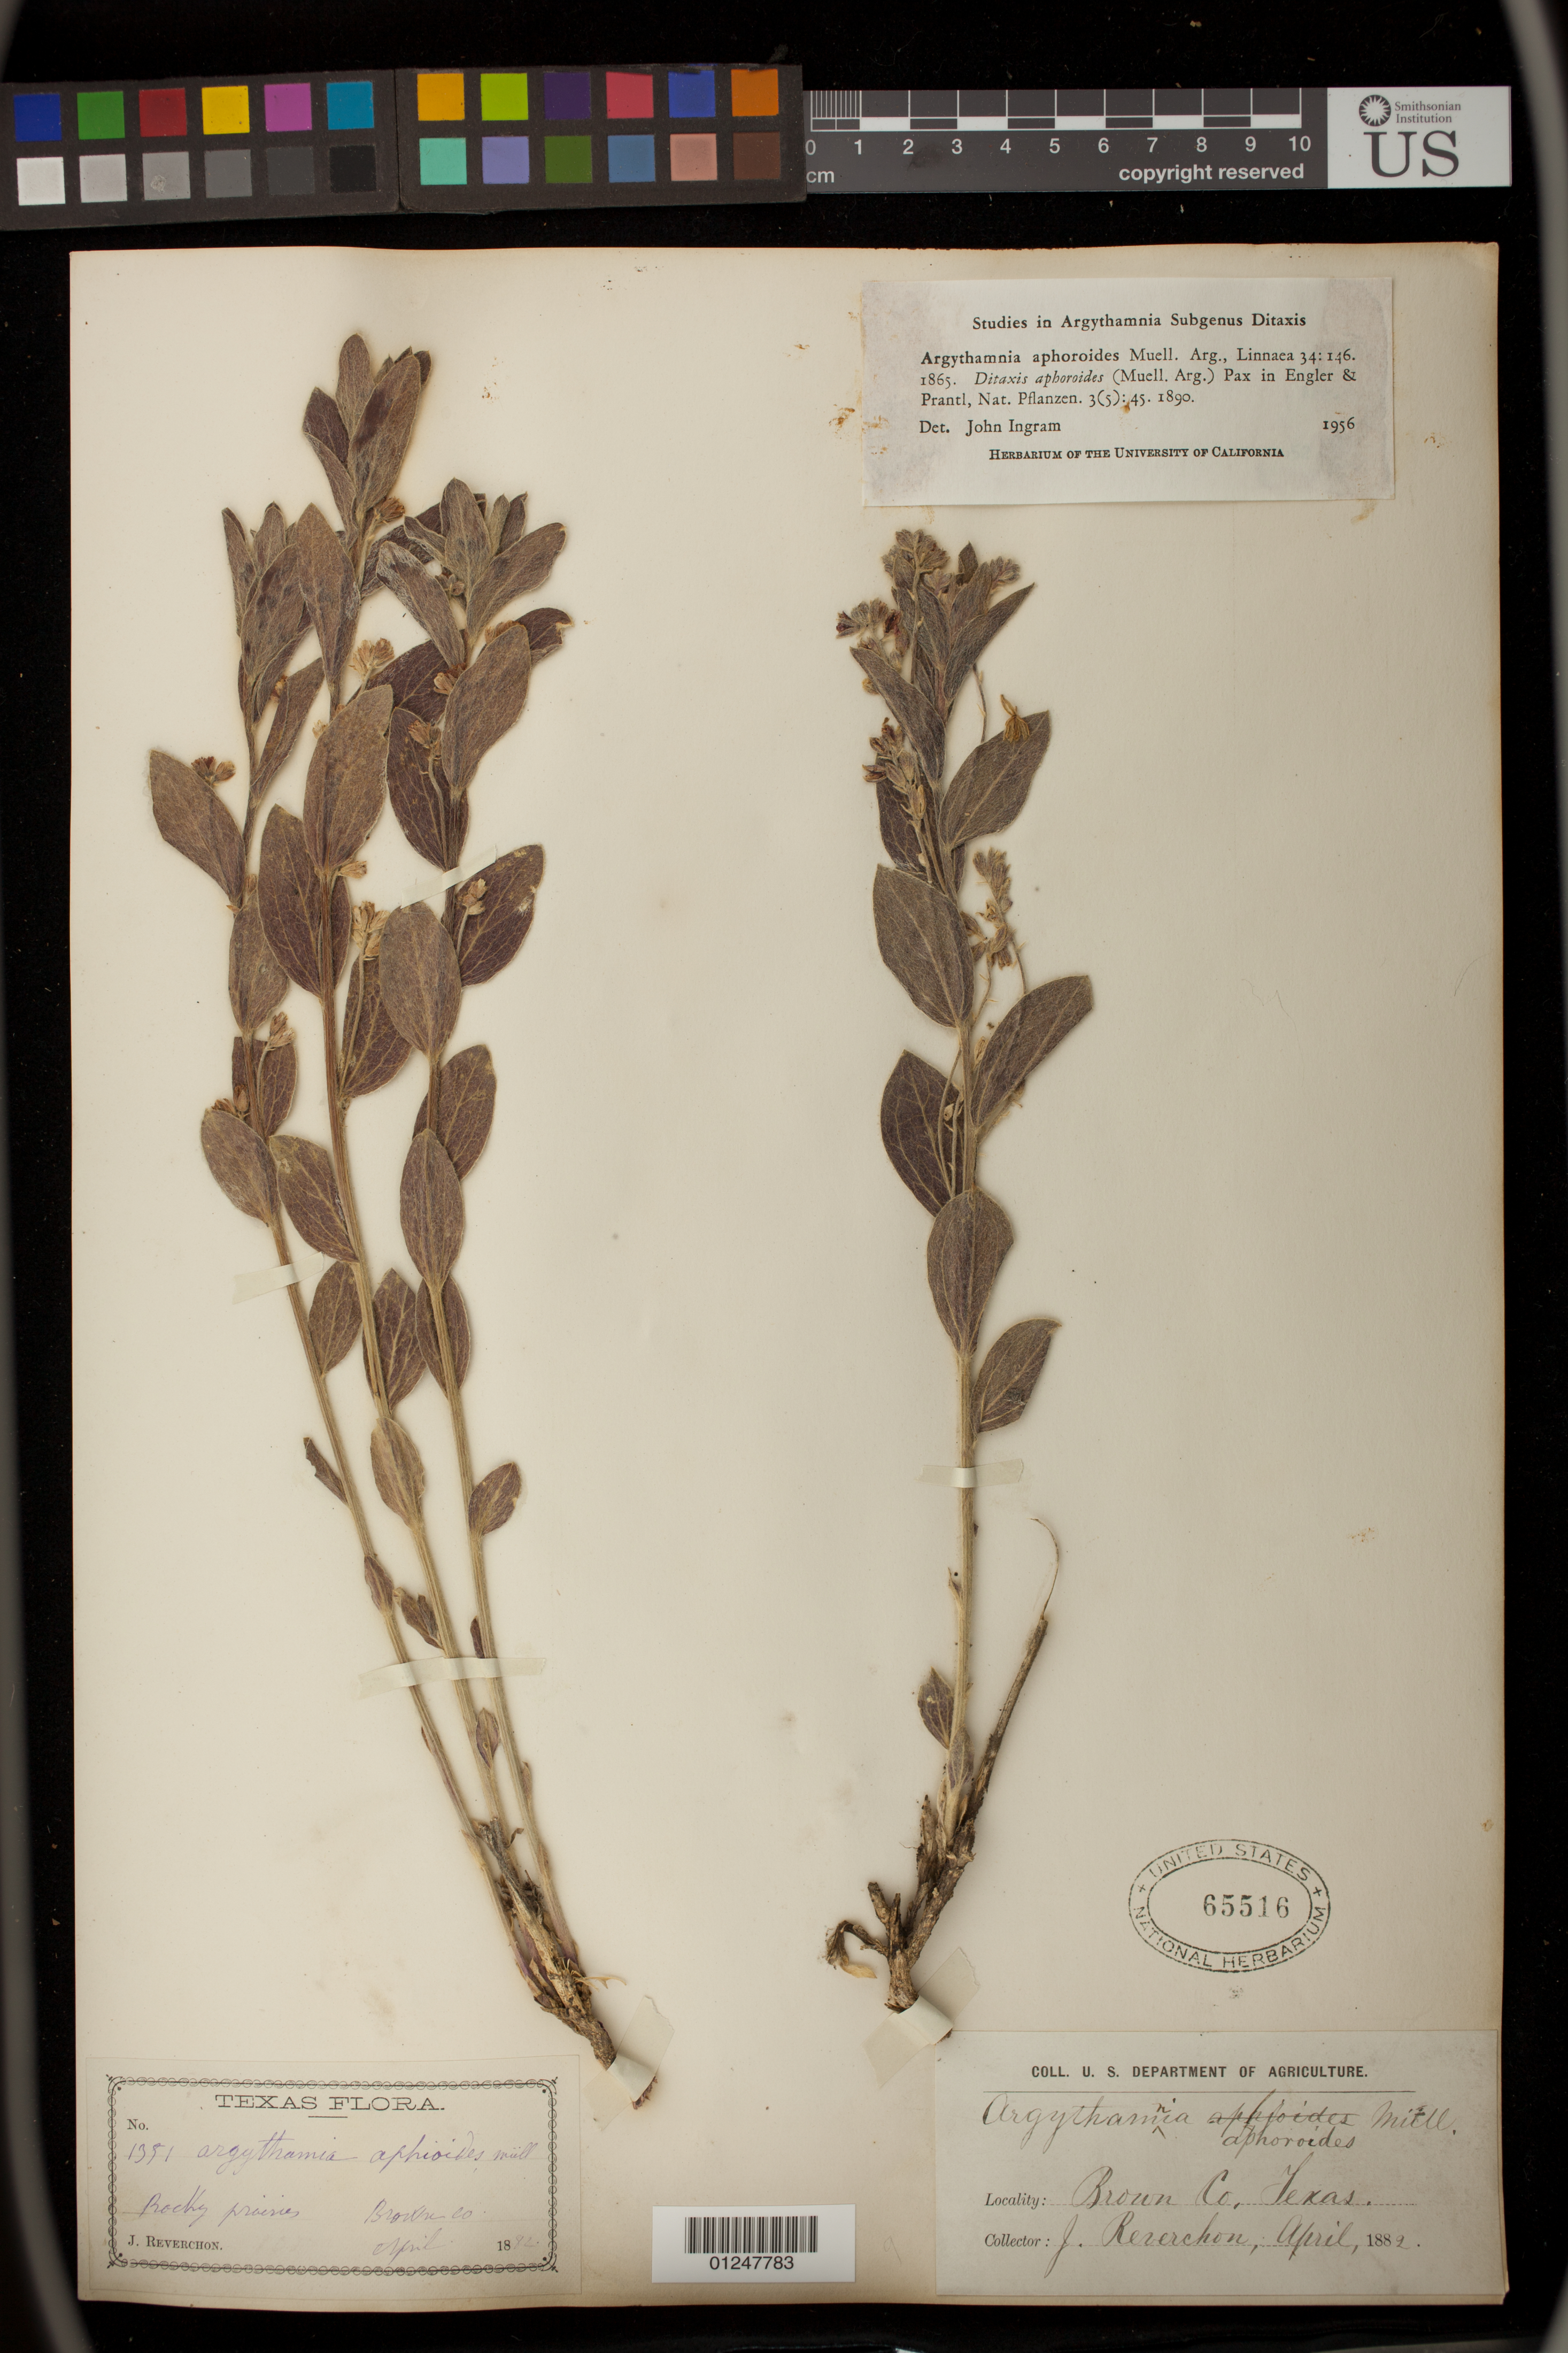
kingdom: Plantae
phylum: Tracheophyta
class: Magnoliopsida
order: Malpighiales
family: Euphorbiaceae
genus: Argythamnia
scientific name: Argythamnia aphoroides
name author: Müll. Arg.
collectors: J. Reverchon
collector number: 1351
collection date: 1882-04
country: United States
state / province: Texas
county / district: Brown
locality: Rocky prairie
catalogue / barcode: US 65516